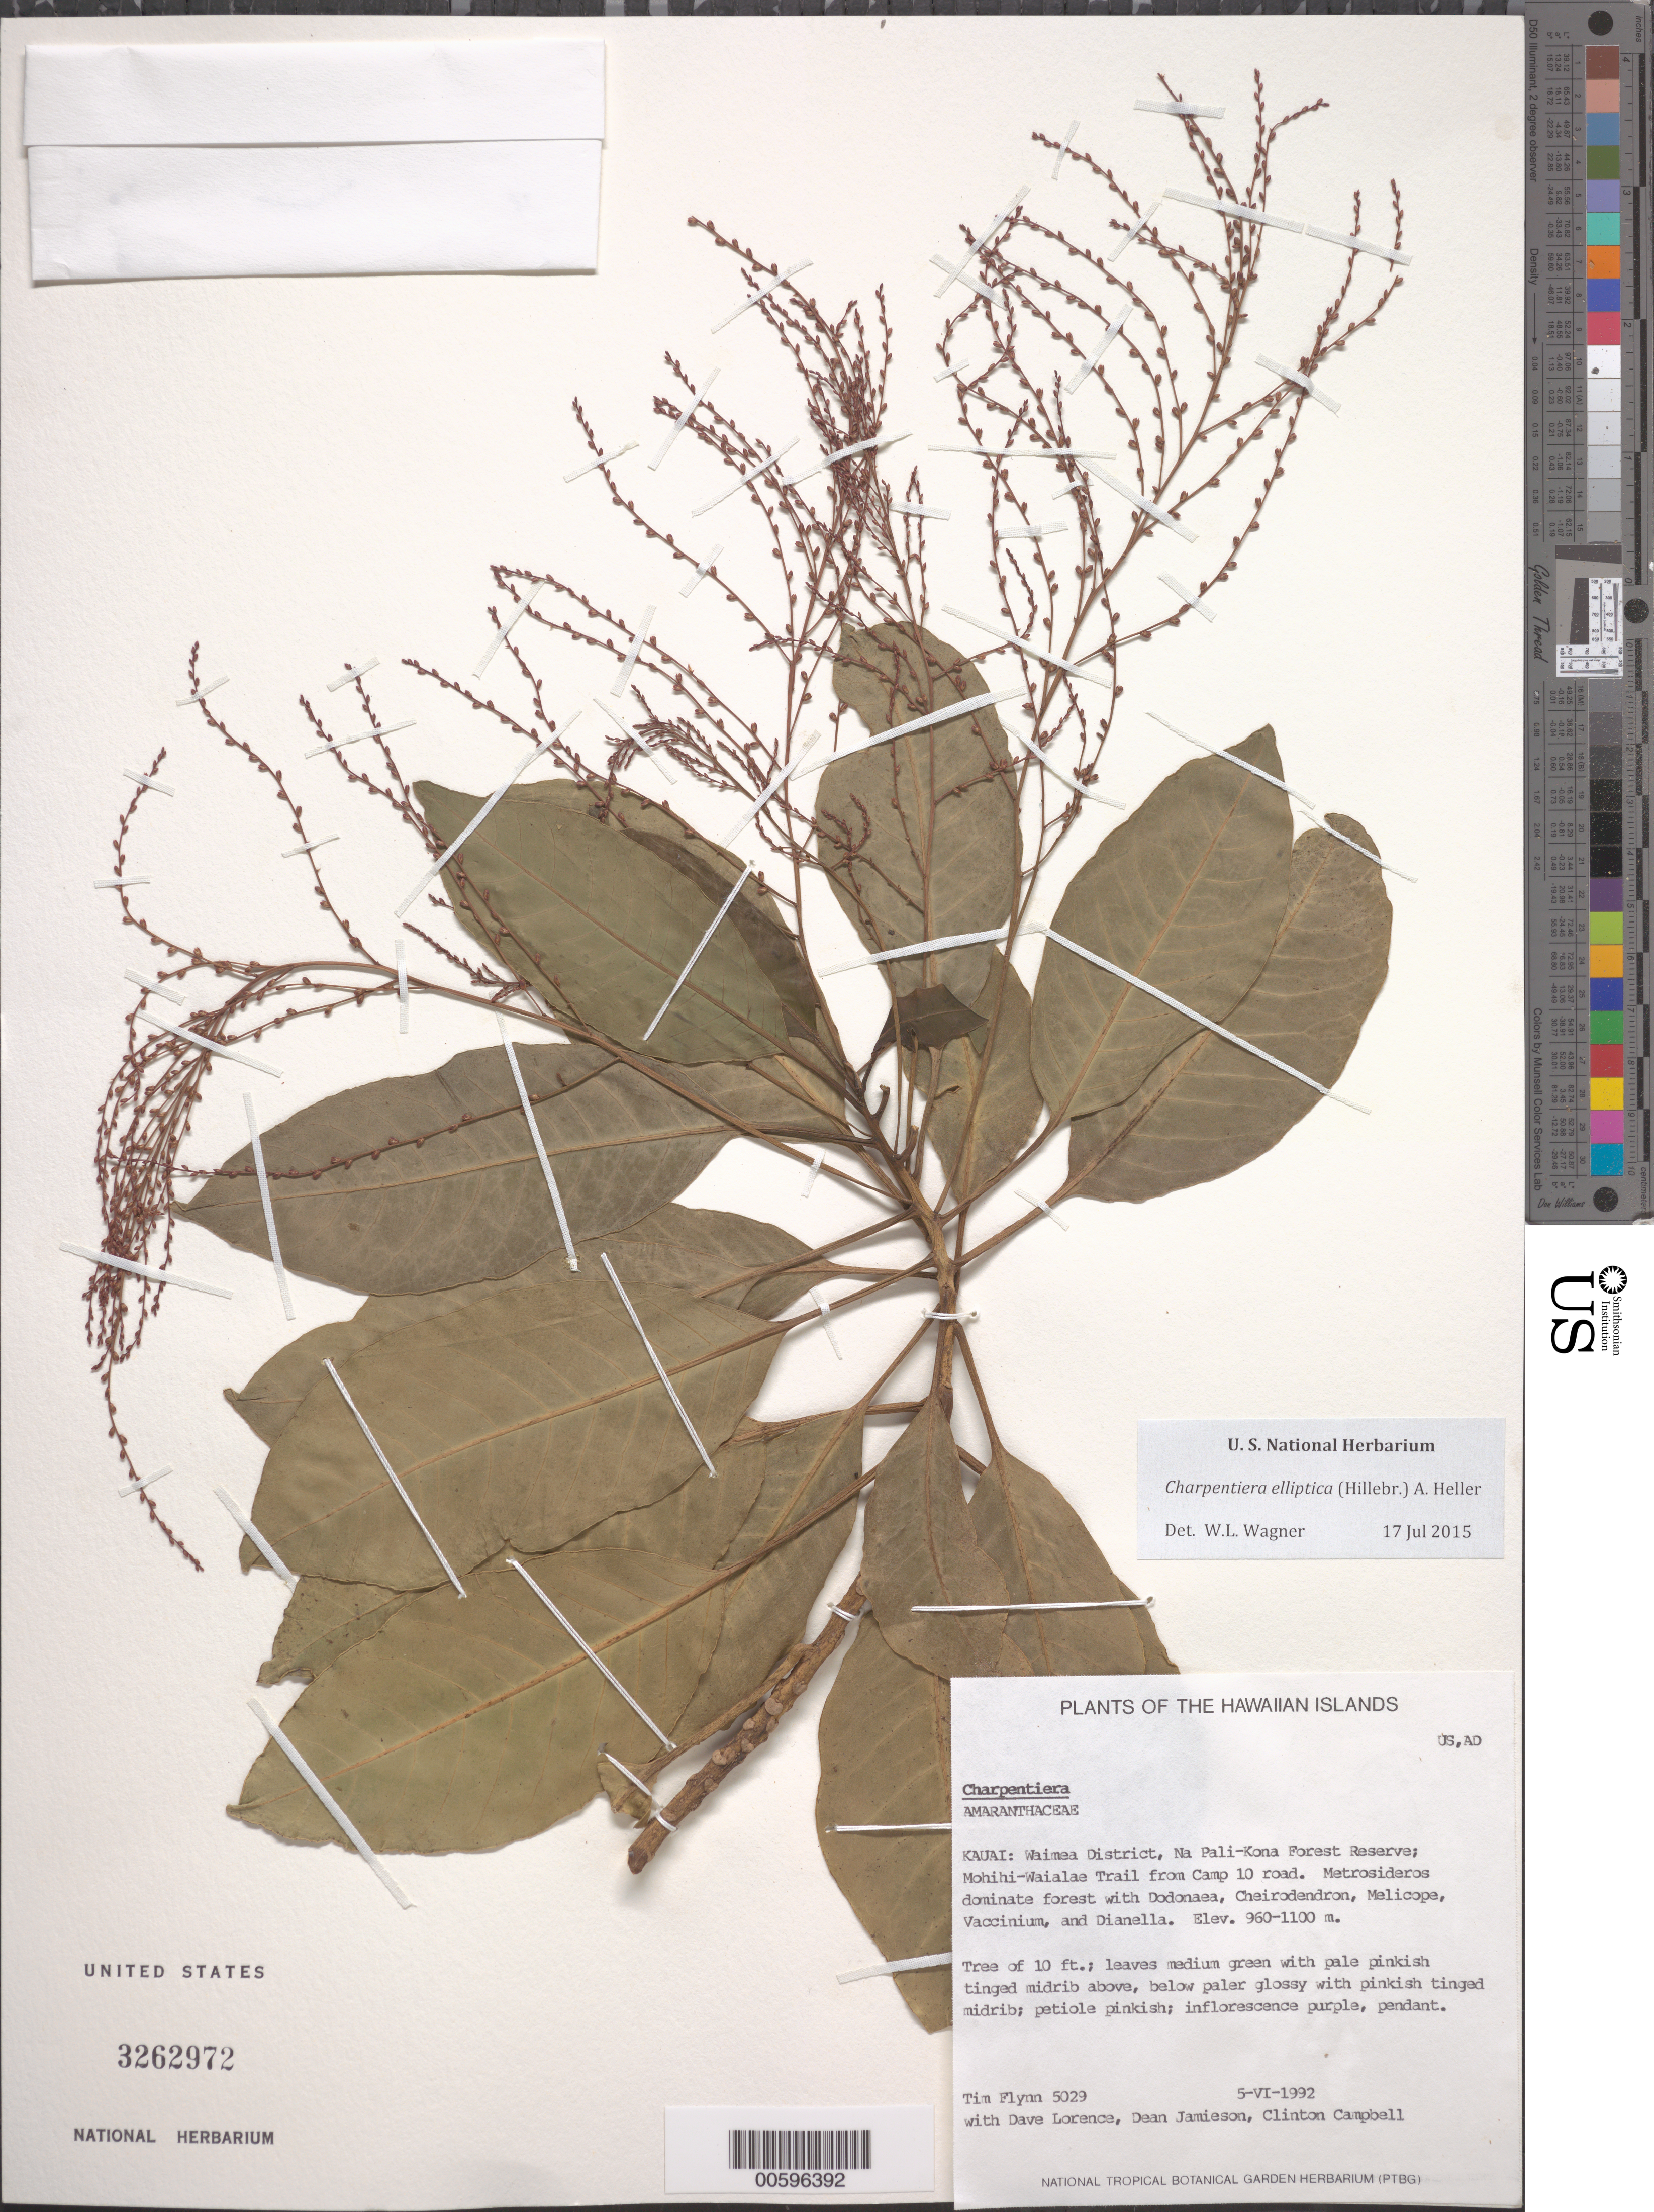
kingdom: Plantae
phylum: Tracheophyta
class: Magnoliopsida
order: Caryophyllales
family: Amaranthaceae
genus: Charpentiera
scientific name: Charpentiera elliptica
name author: (Hillebr.) A. Heller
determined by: Wagner, W. L., (BOT), Smithsonian Institution - National Museum of Natural History (UNITED STATES)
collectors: T. W. Flynn, D. Lorence, D. Jamieson & C. Campbell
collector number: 5029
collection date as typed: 5 Jun 1992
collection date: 1992-06-05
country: United States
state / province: Hawaii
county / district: Kauai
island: Kaua'i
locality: Waimea Dist, Na Pali-Kona For Res; Mohihi-Waialae Trail from Camp 10 road.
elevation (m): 960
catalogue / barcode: US 3262972